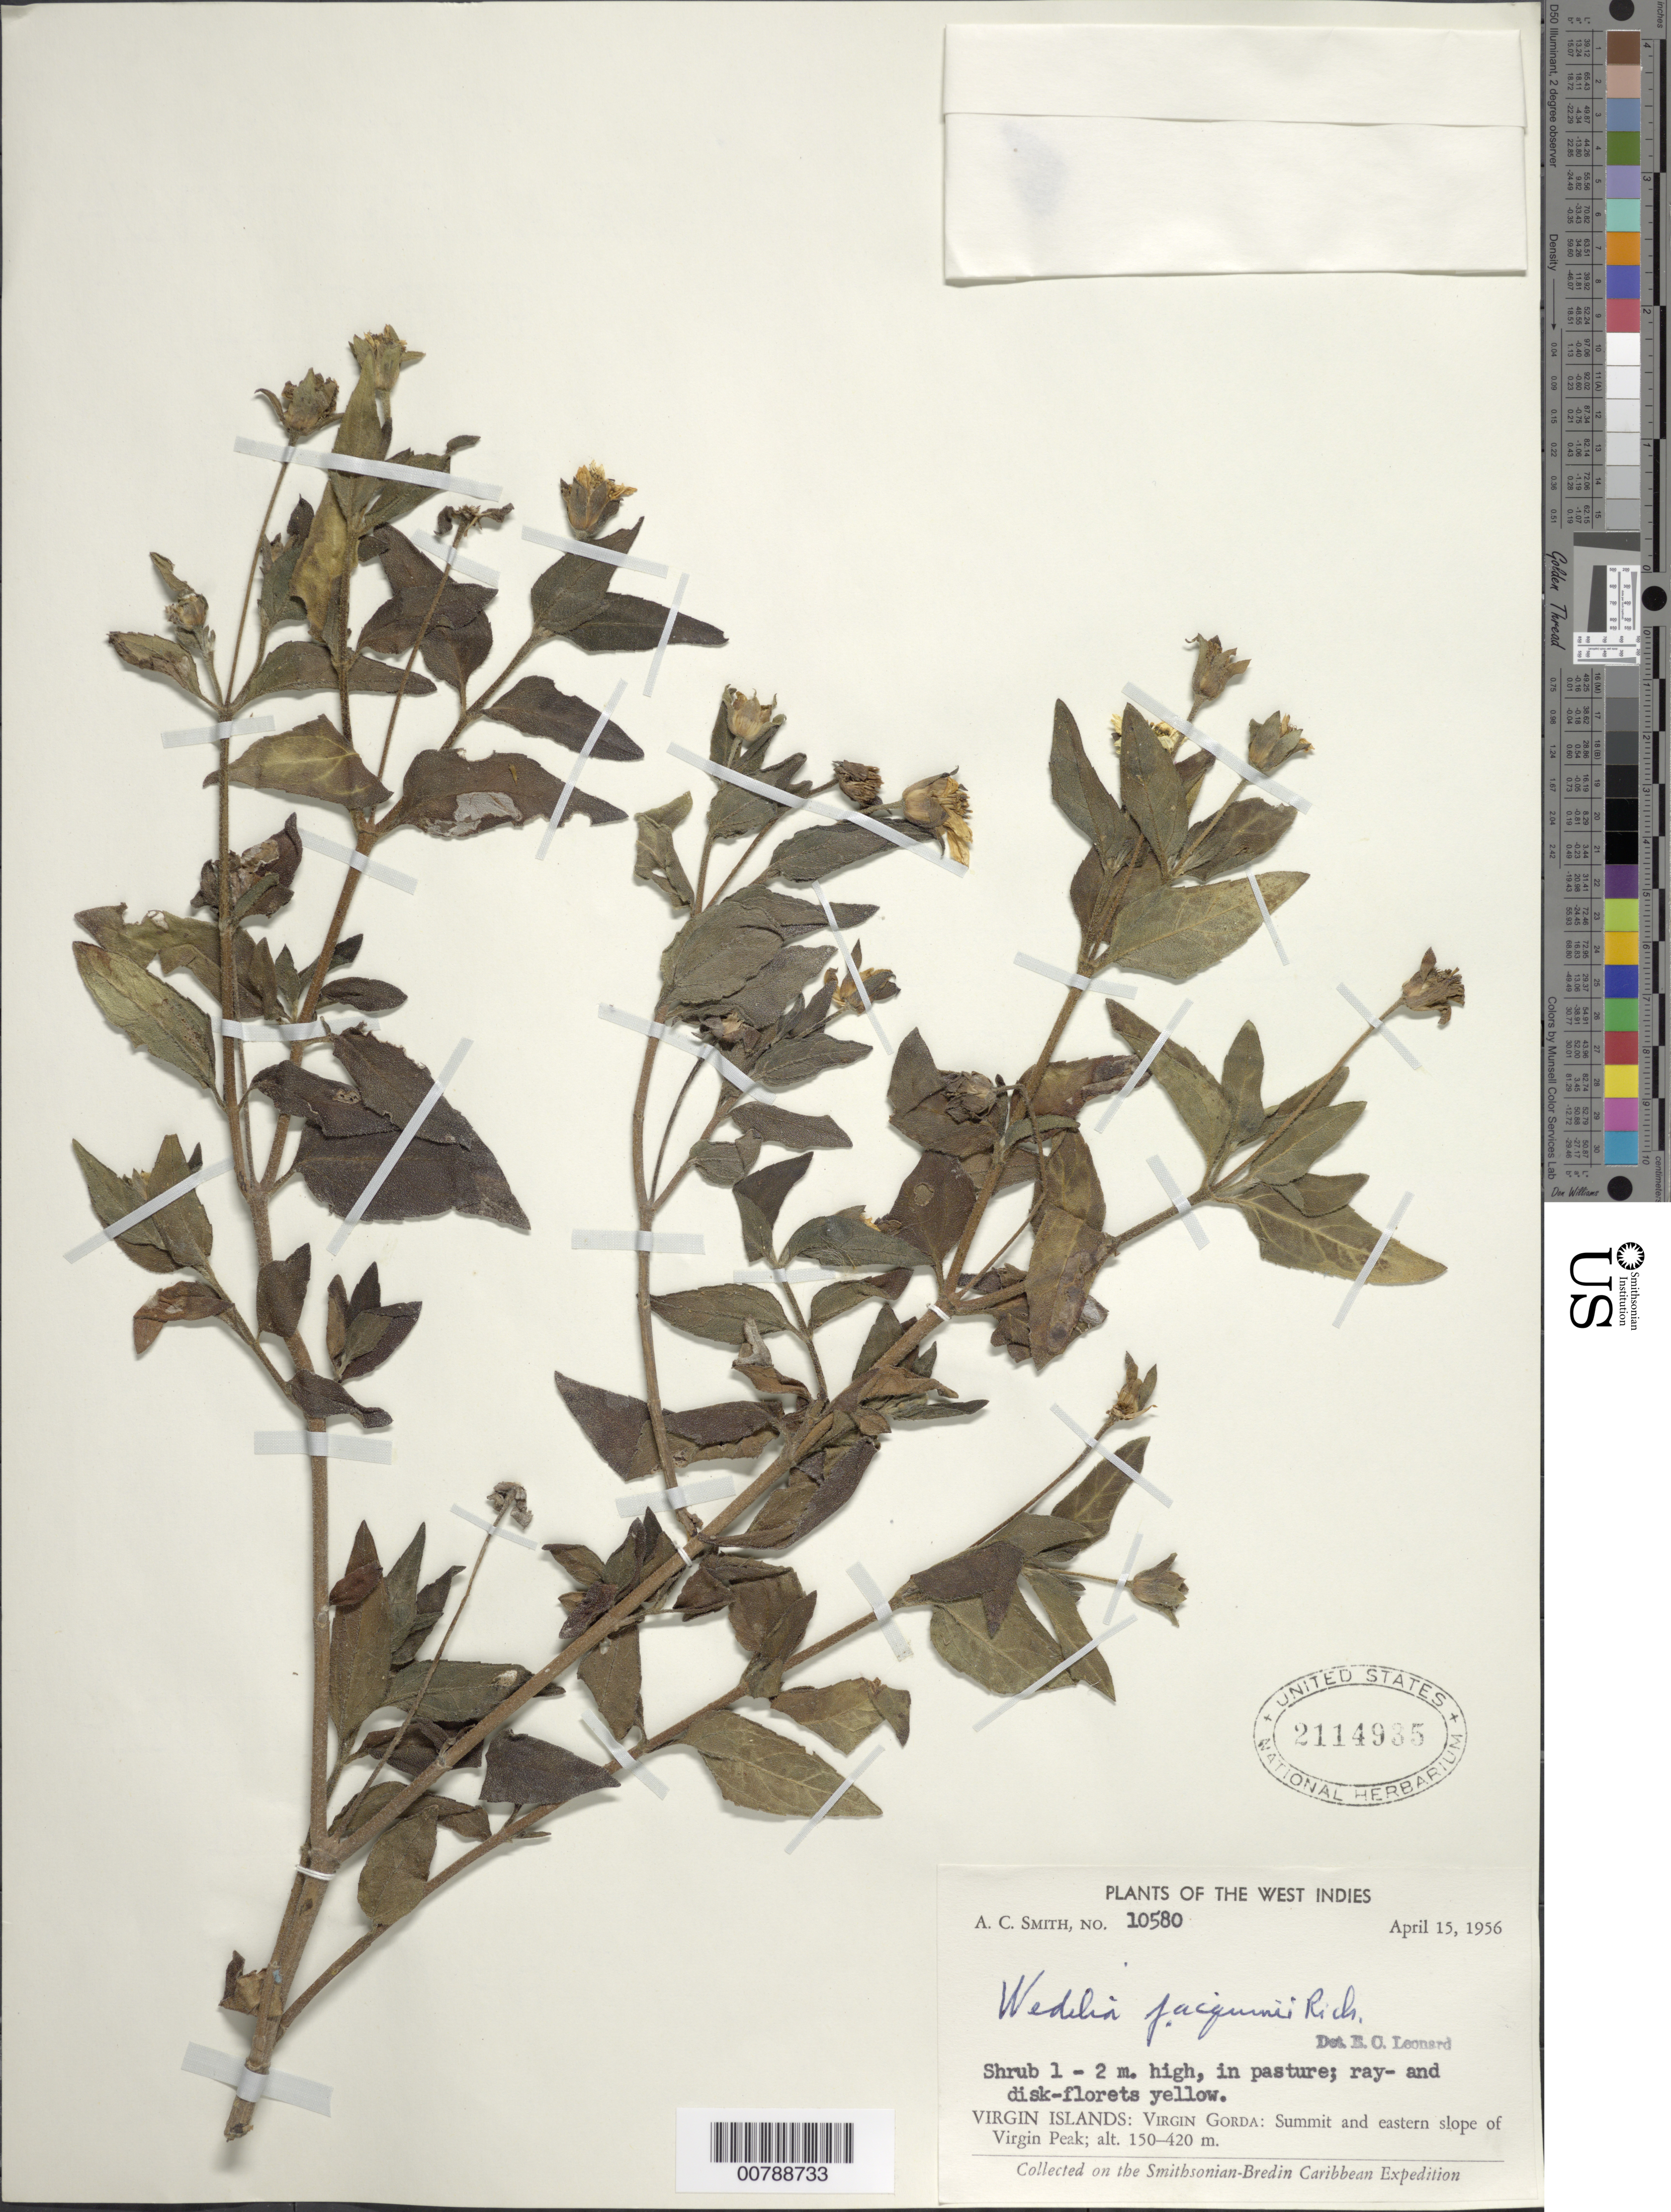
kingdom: Plantae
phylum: Tracheophyta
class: Magnoliopsida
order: Asterales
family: Asteraceae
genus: Wedelia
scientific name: Wedelia calycina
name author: Rich.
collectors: A. C. Smith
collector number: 10580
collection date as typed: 15 Apr 1956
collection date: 1956-04-15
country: British Virgin Islands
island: Virgin Gorda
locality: Summit and eastern slope of Virgin Peak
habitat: Pastures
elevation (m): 150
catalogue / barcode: US 2114935